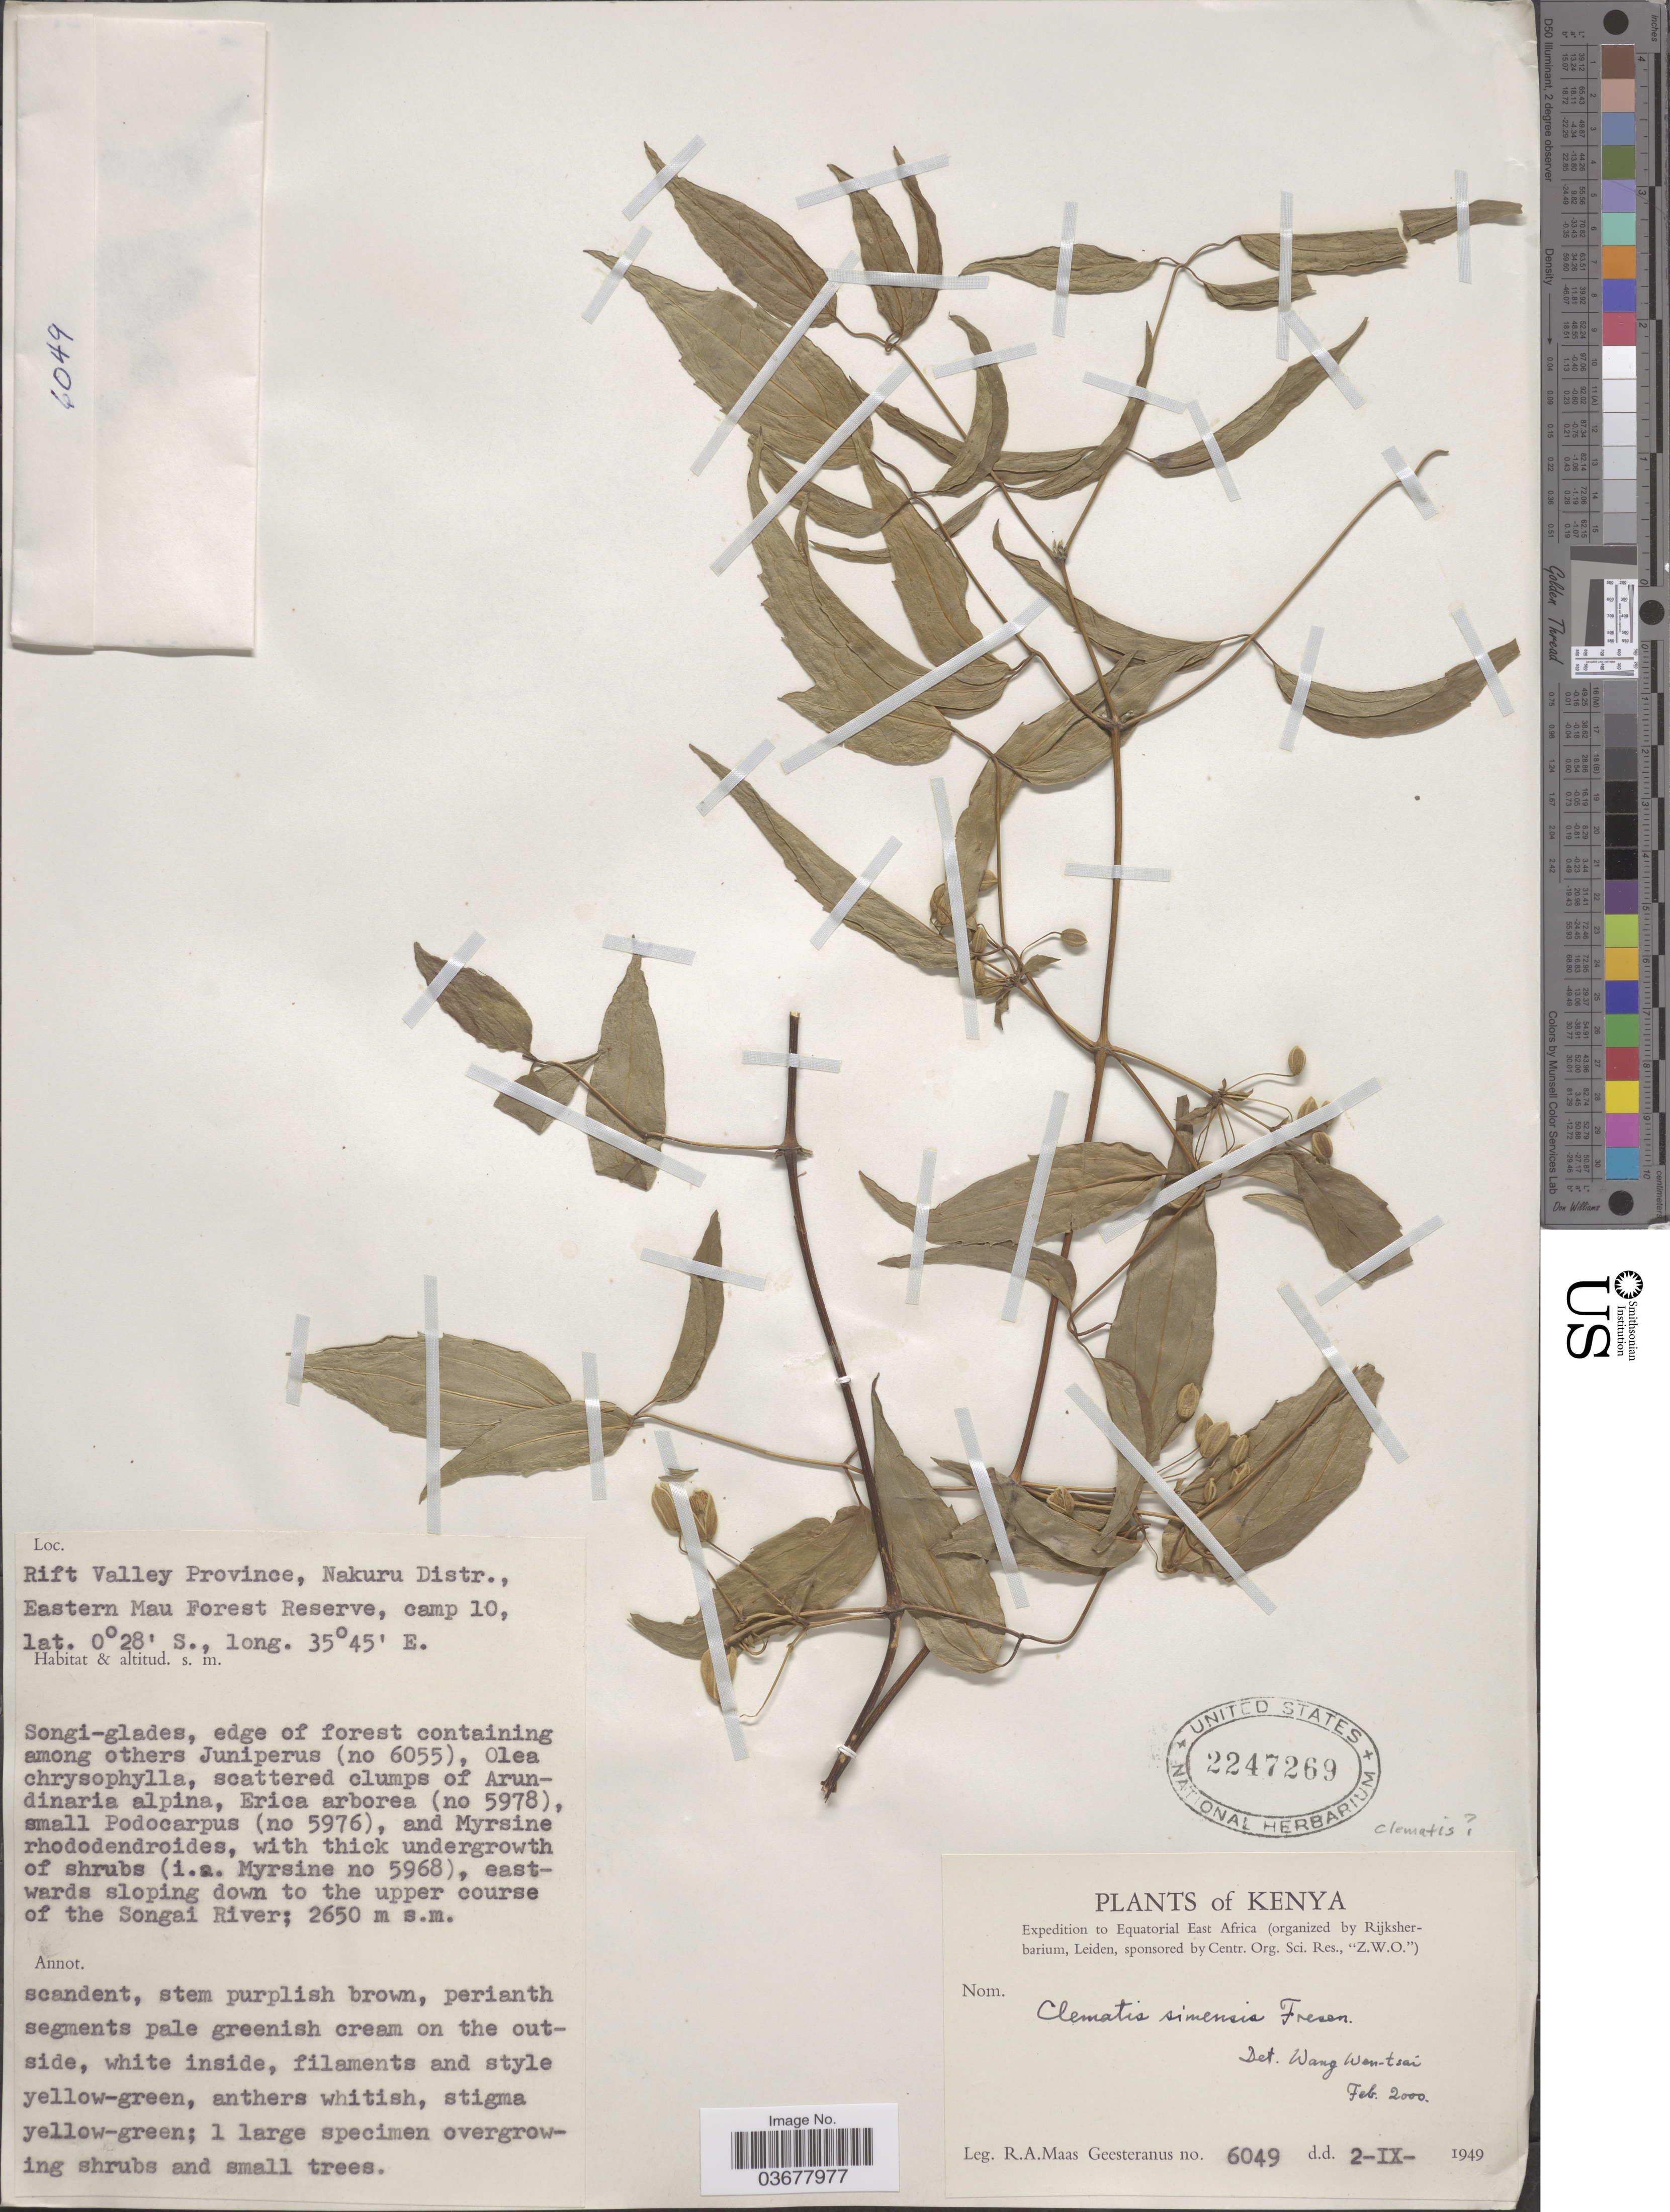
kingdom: Plantae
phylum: Tracheophyta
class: Magnoliopsida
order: Ranunculales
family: Ranunculaceae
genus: Clematis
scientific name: Clematis simensis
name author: Fresen.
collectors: R. A. Maas Geesteranus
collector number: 6049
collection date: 1949-09-02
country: Kenya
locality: Rift Valley Province, Nakuru Distr., Eastern Mau Forest Reserve, camp 10. Eastwards sloping down to the upper course of the Songai River. Equatorial East Africa.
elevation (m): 2650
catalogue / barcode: US 2247269